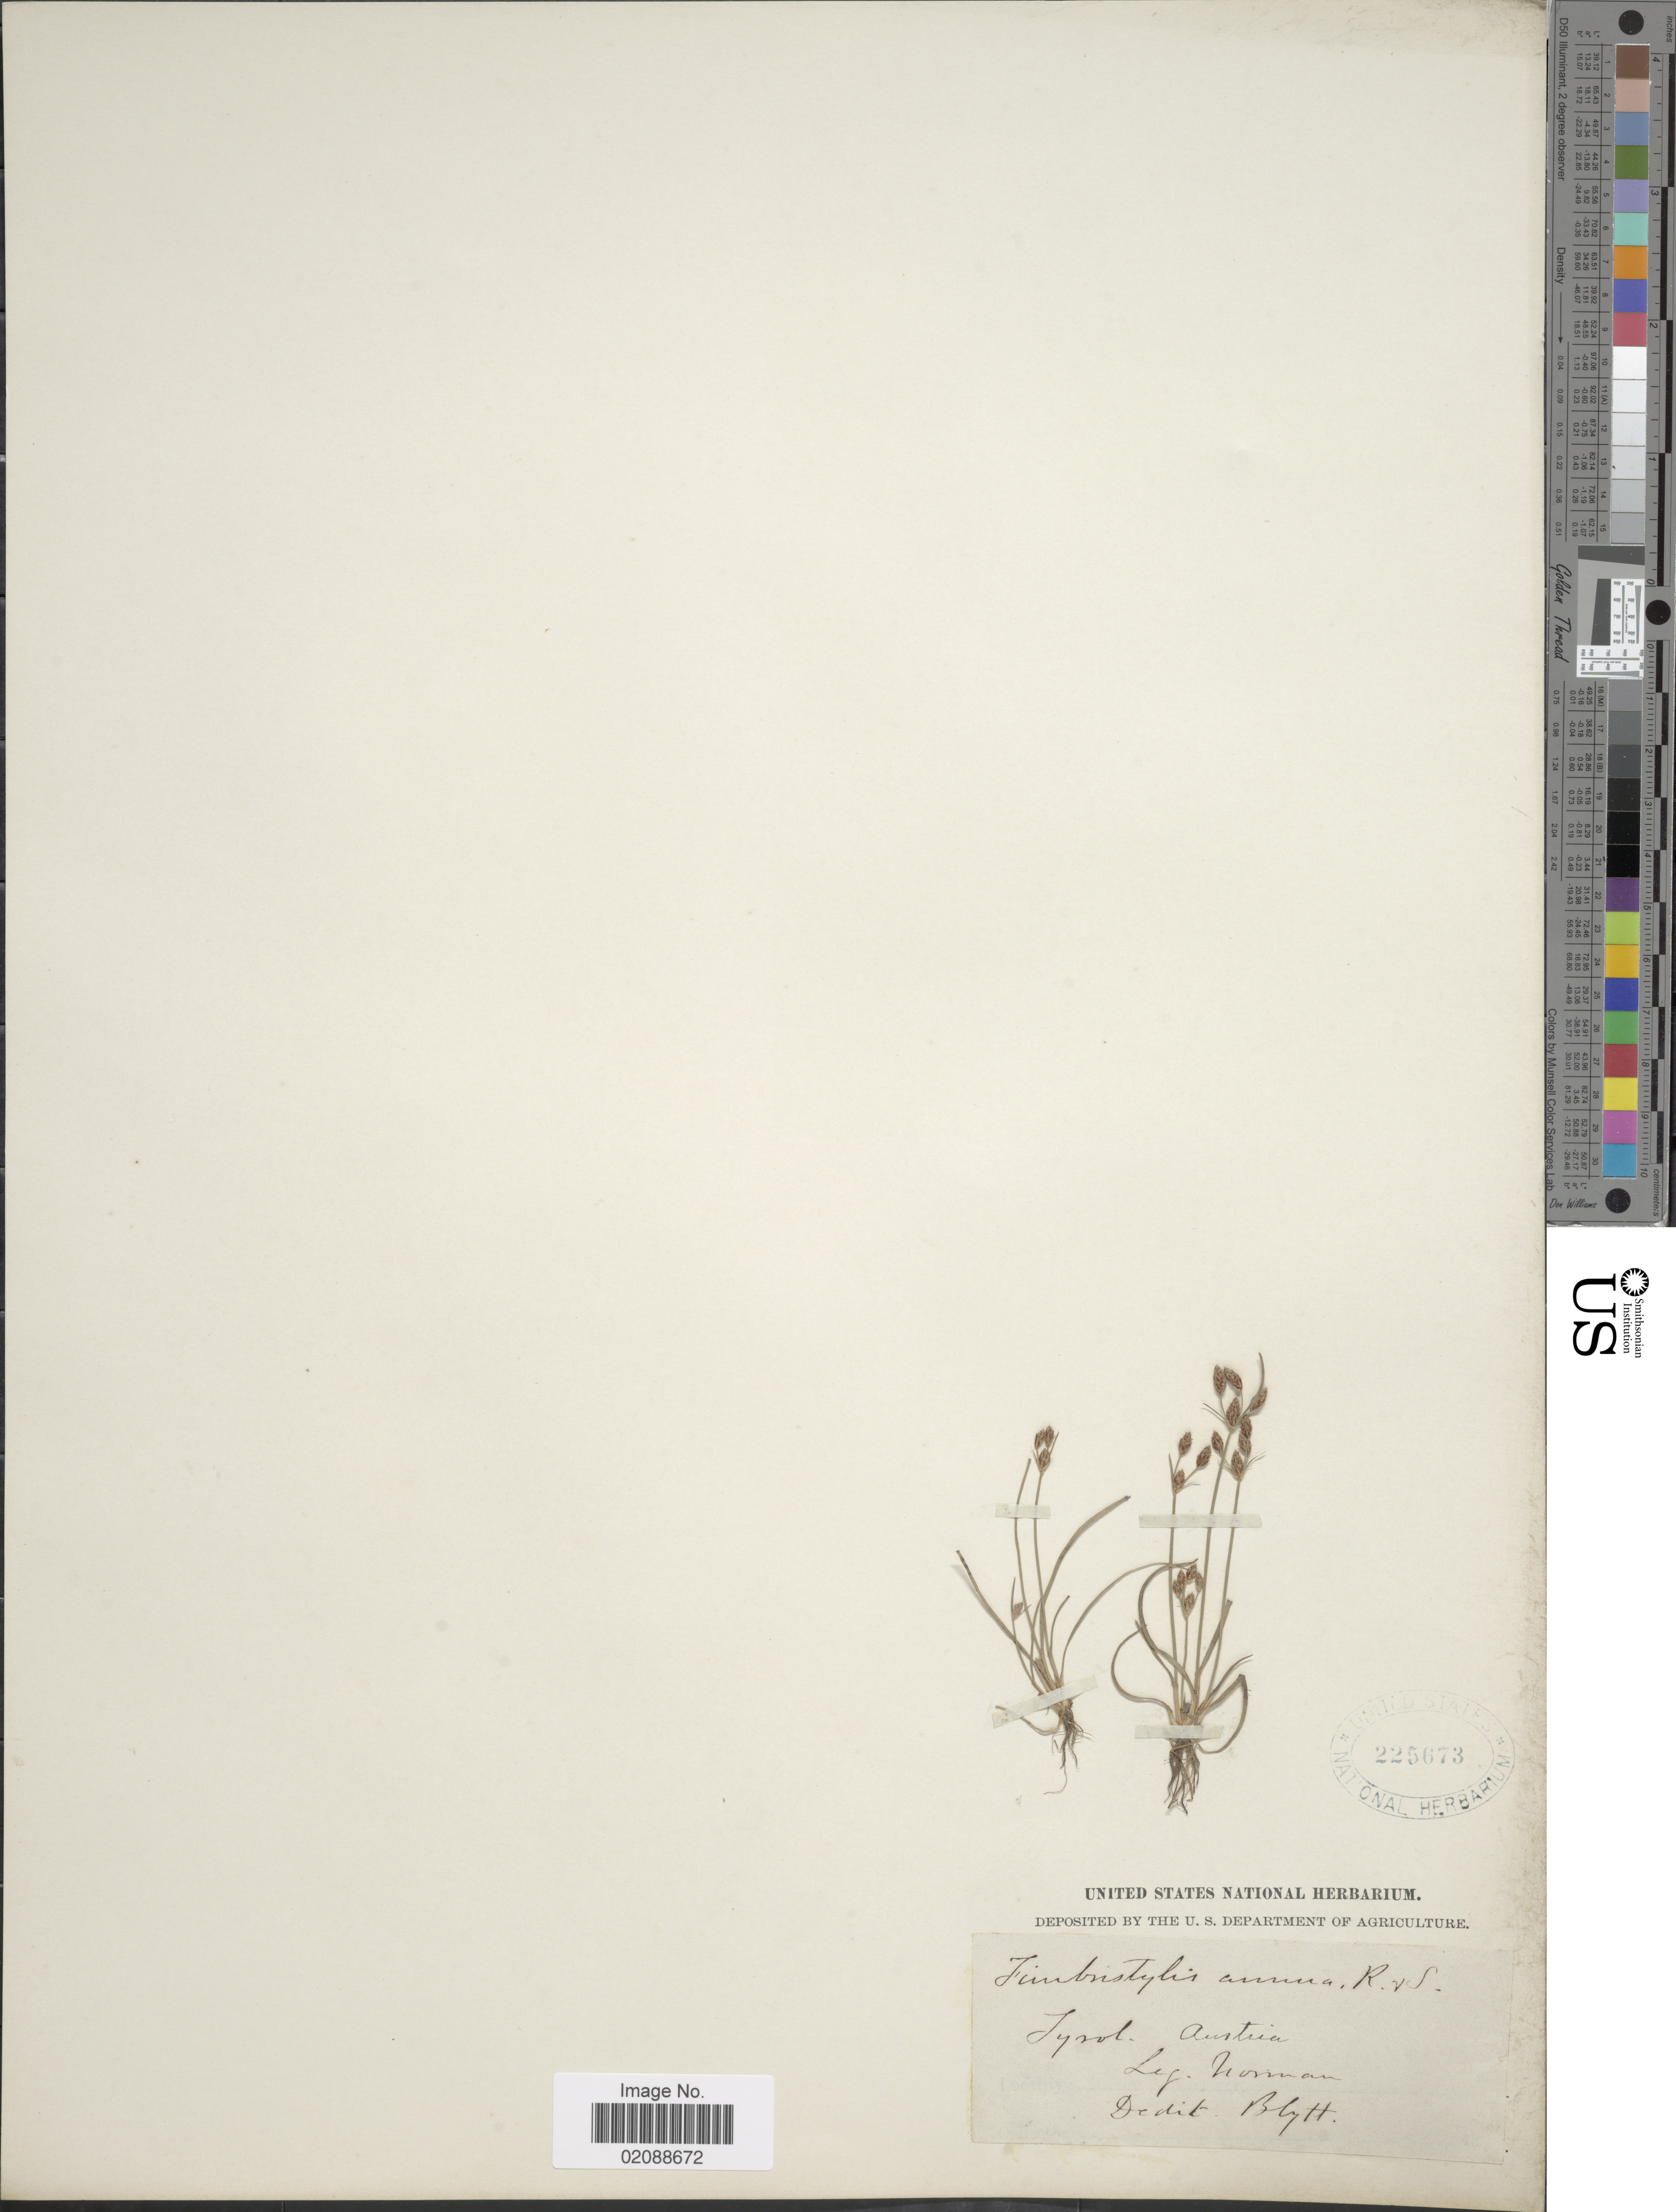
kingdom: Plantae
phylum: Tracheophyta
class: Liliopsida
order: Poales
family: Cyperaceae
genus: Fimbristylis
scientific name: Fimbristylis annua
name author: (All.) Roem. & Schult.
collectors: Norman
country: Austria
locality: Tysol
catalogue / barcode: US 225673